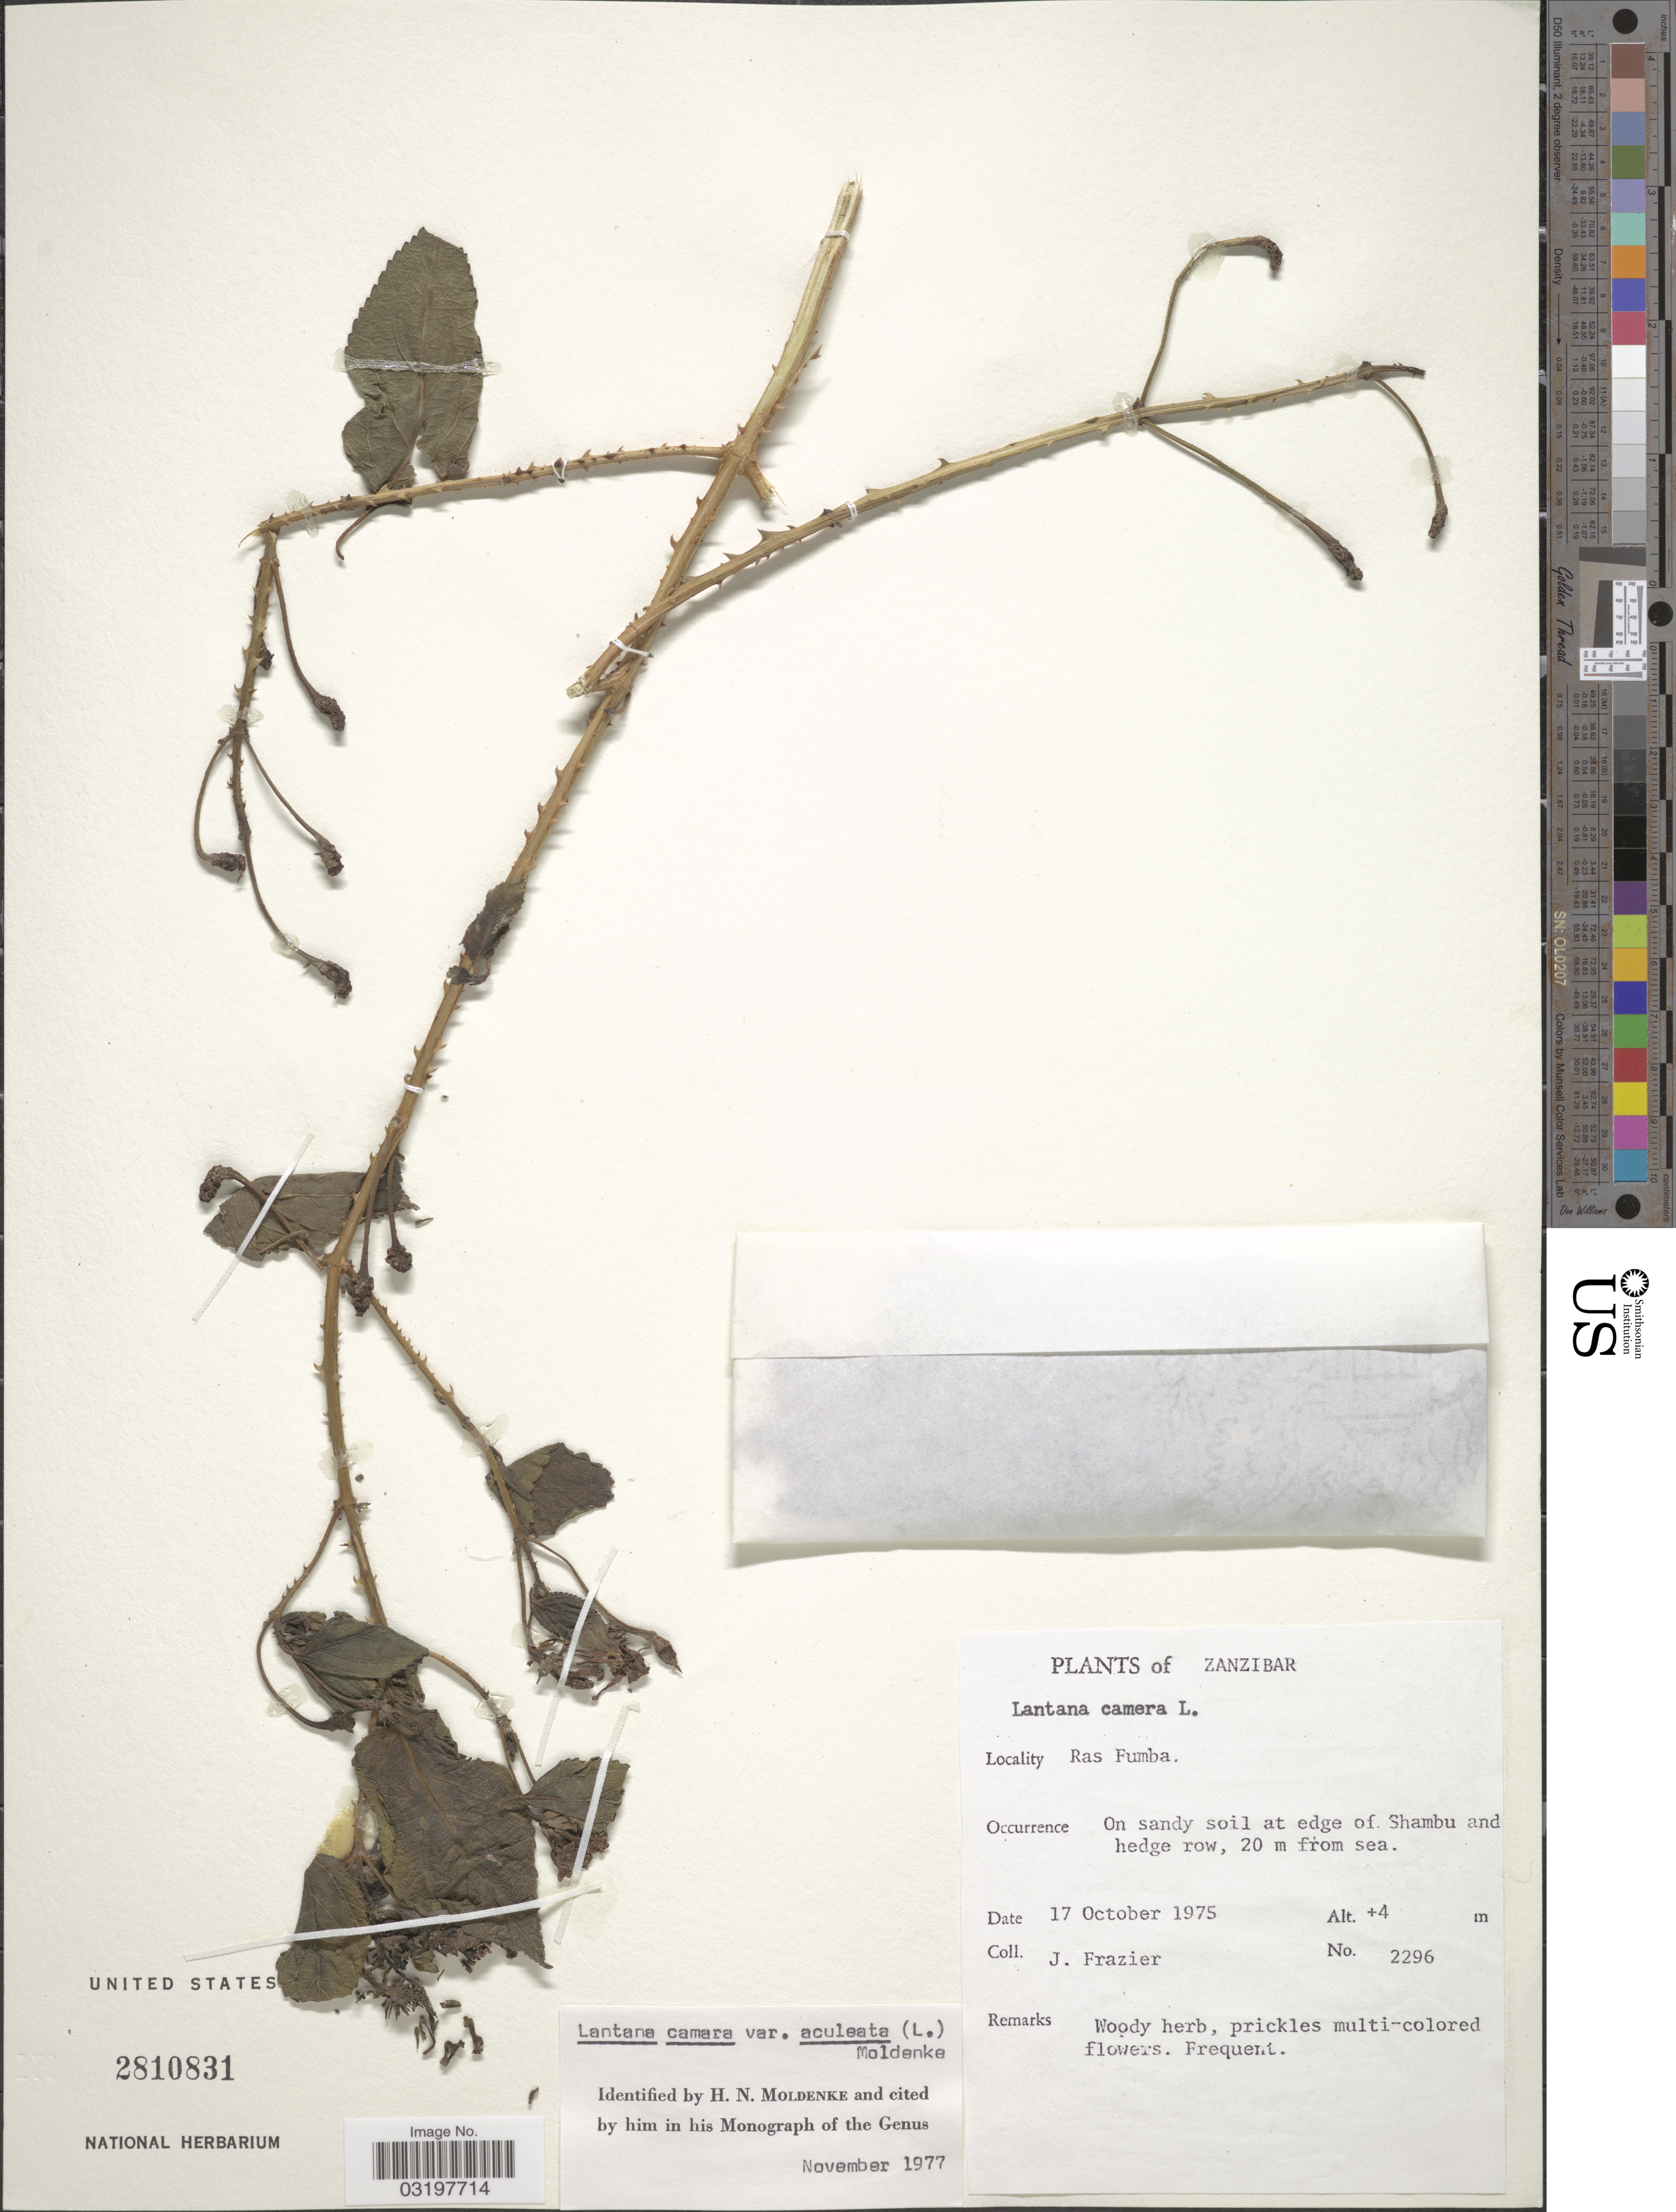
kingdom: Plantae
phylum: Tracheophyta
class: Magnoliopsida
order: Lamiales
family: Verbenaceae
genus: Lantana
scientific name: Lantana camara var. aculeata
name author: (L.) Moldenke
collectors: J. Frazier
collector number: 2296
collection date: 1975-10-17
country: Tanzania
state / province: Zanzibar Urban/West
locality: Ras Fumba. On sandy soil at edge of Shambu and hedge row, 20 m from sea.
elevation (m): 4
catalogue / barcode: US 2810831